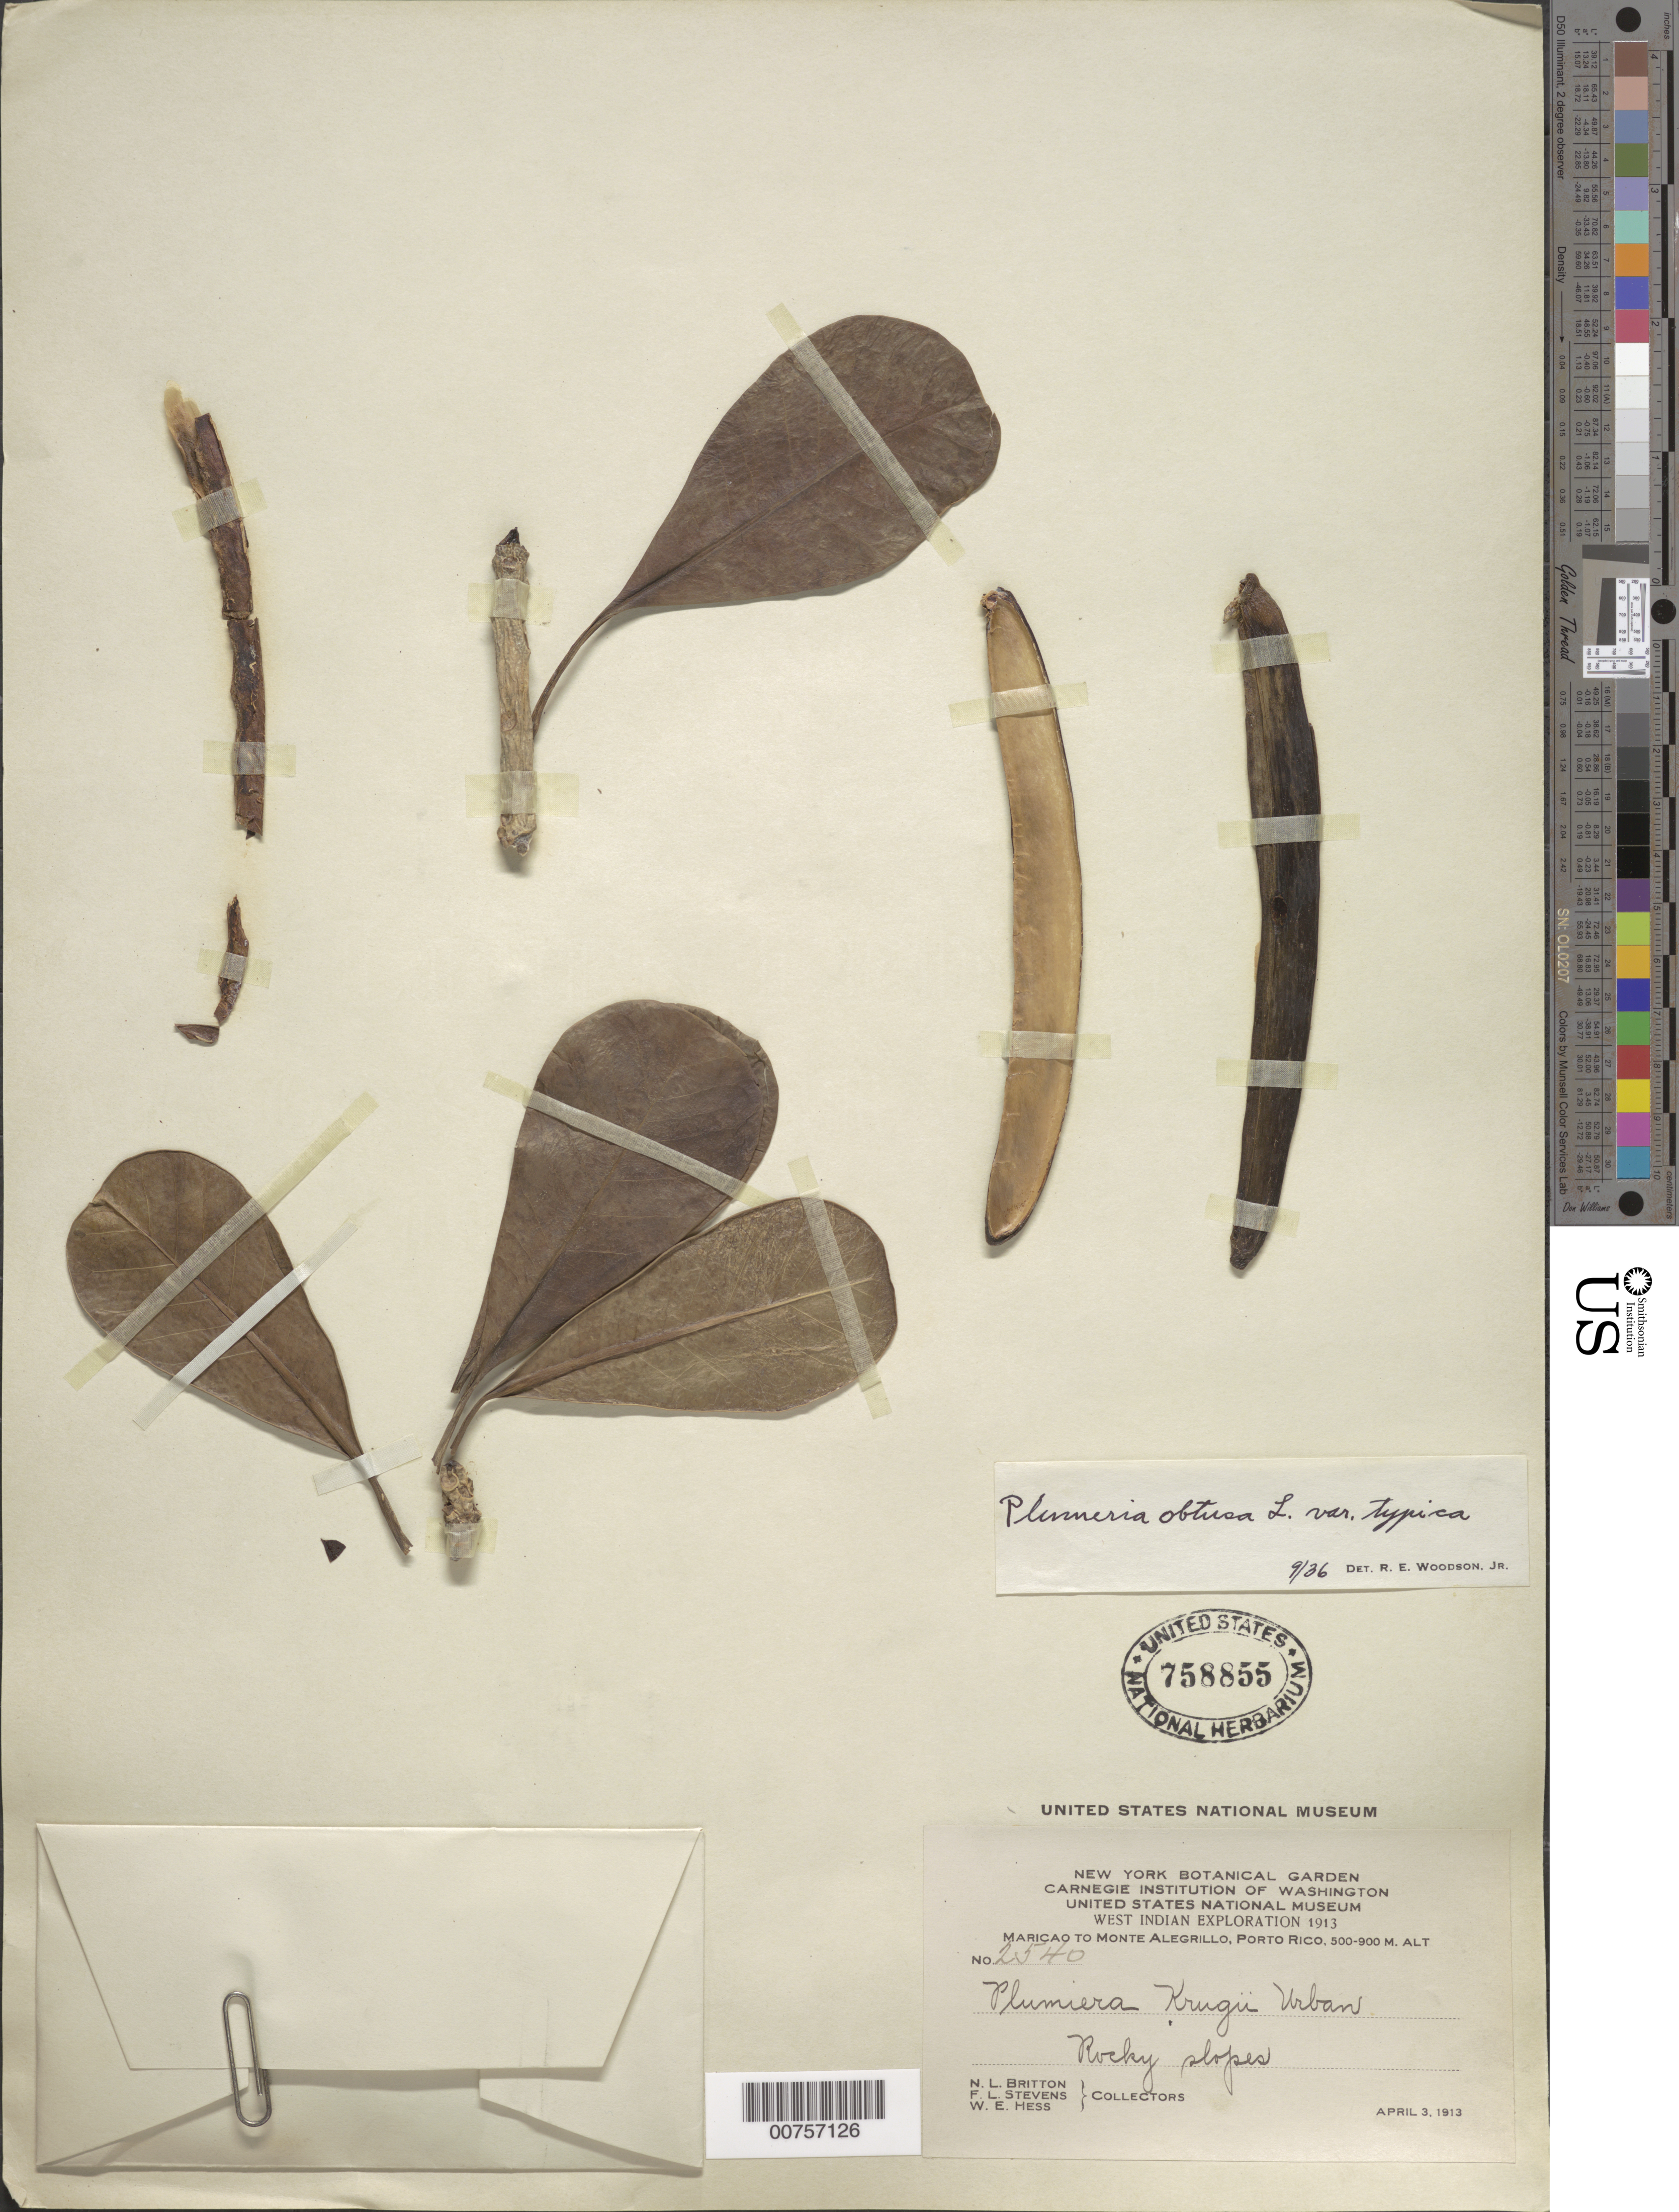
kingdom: Plantae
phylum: Tracheophyta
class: Magnoliopsida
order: Gentianales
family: Apocynaceae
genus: Plumeria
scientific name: Plumeria obtusa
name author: L.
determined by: Acevedo-Rodríguez, P., (BOT), Smithsonian Institution - National Museum of Natural History (UNITED STATES)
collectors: N. Britton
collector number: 2540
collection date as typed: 03 Apr 1913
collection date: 1913-04-03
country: Puerto Rico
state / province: Maricao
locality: Maricao to Monte Alegrillo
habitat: Rocky slopes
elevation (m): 500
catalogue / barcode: US 758855